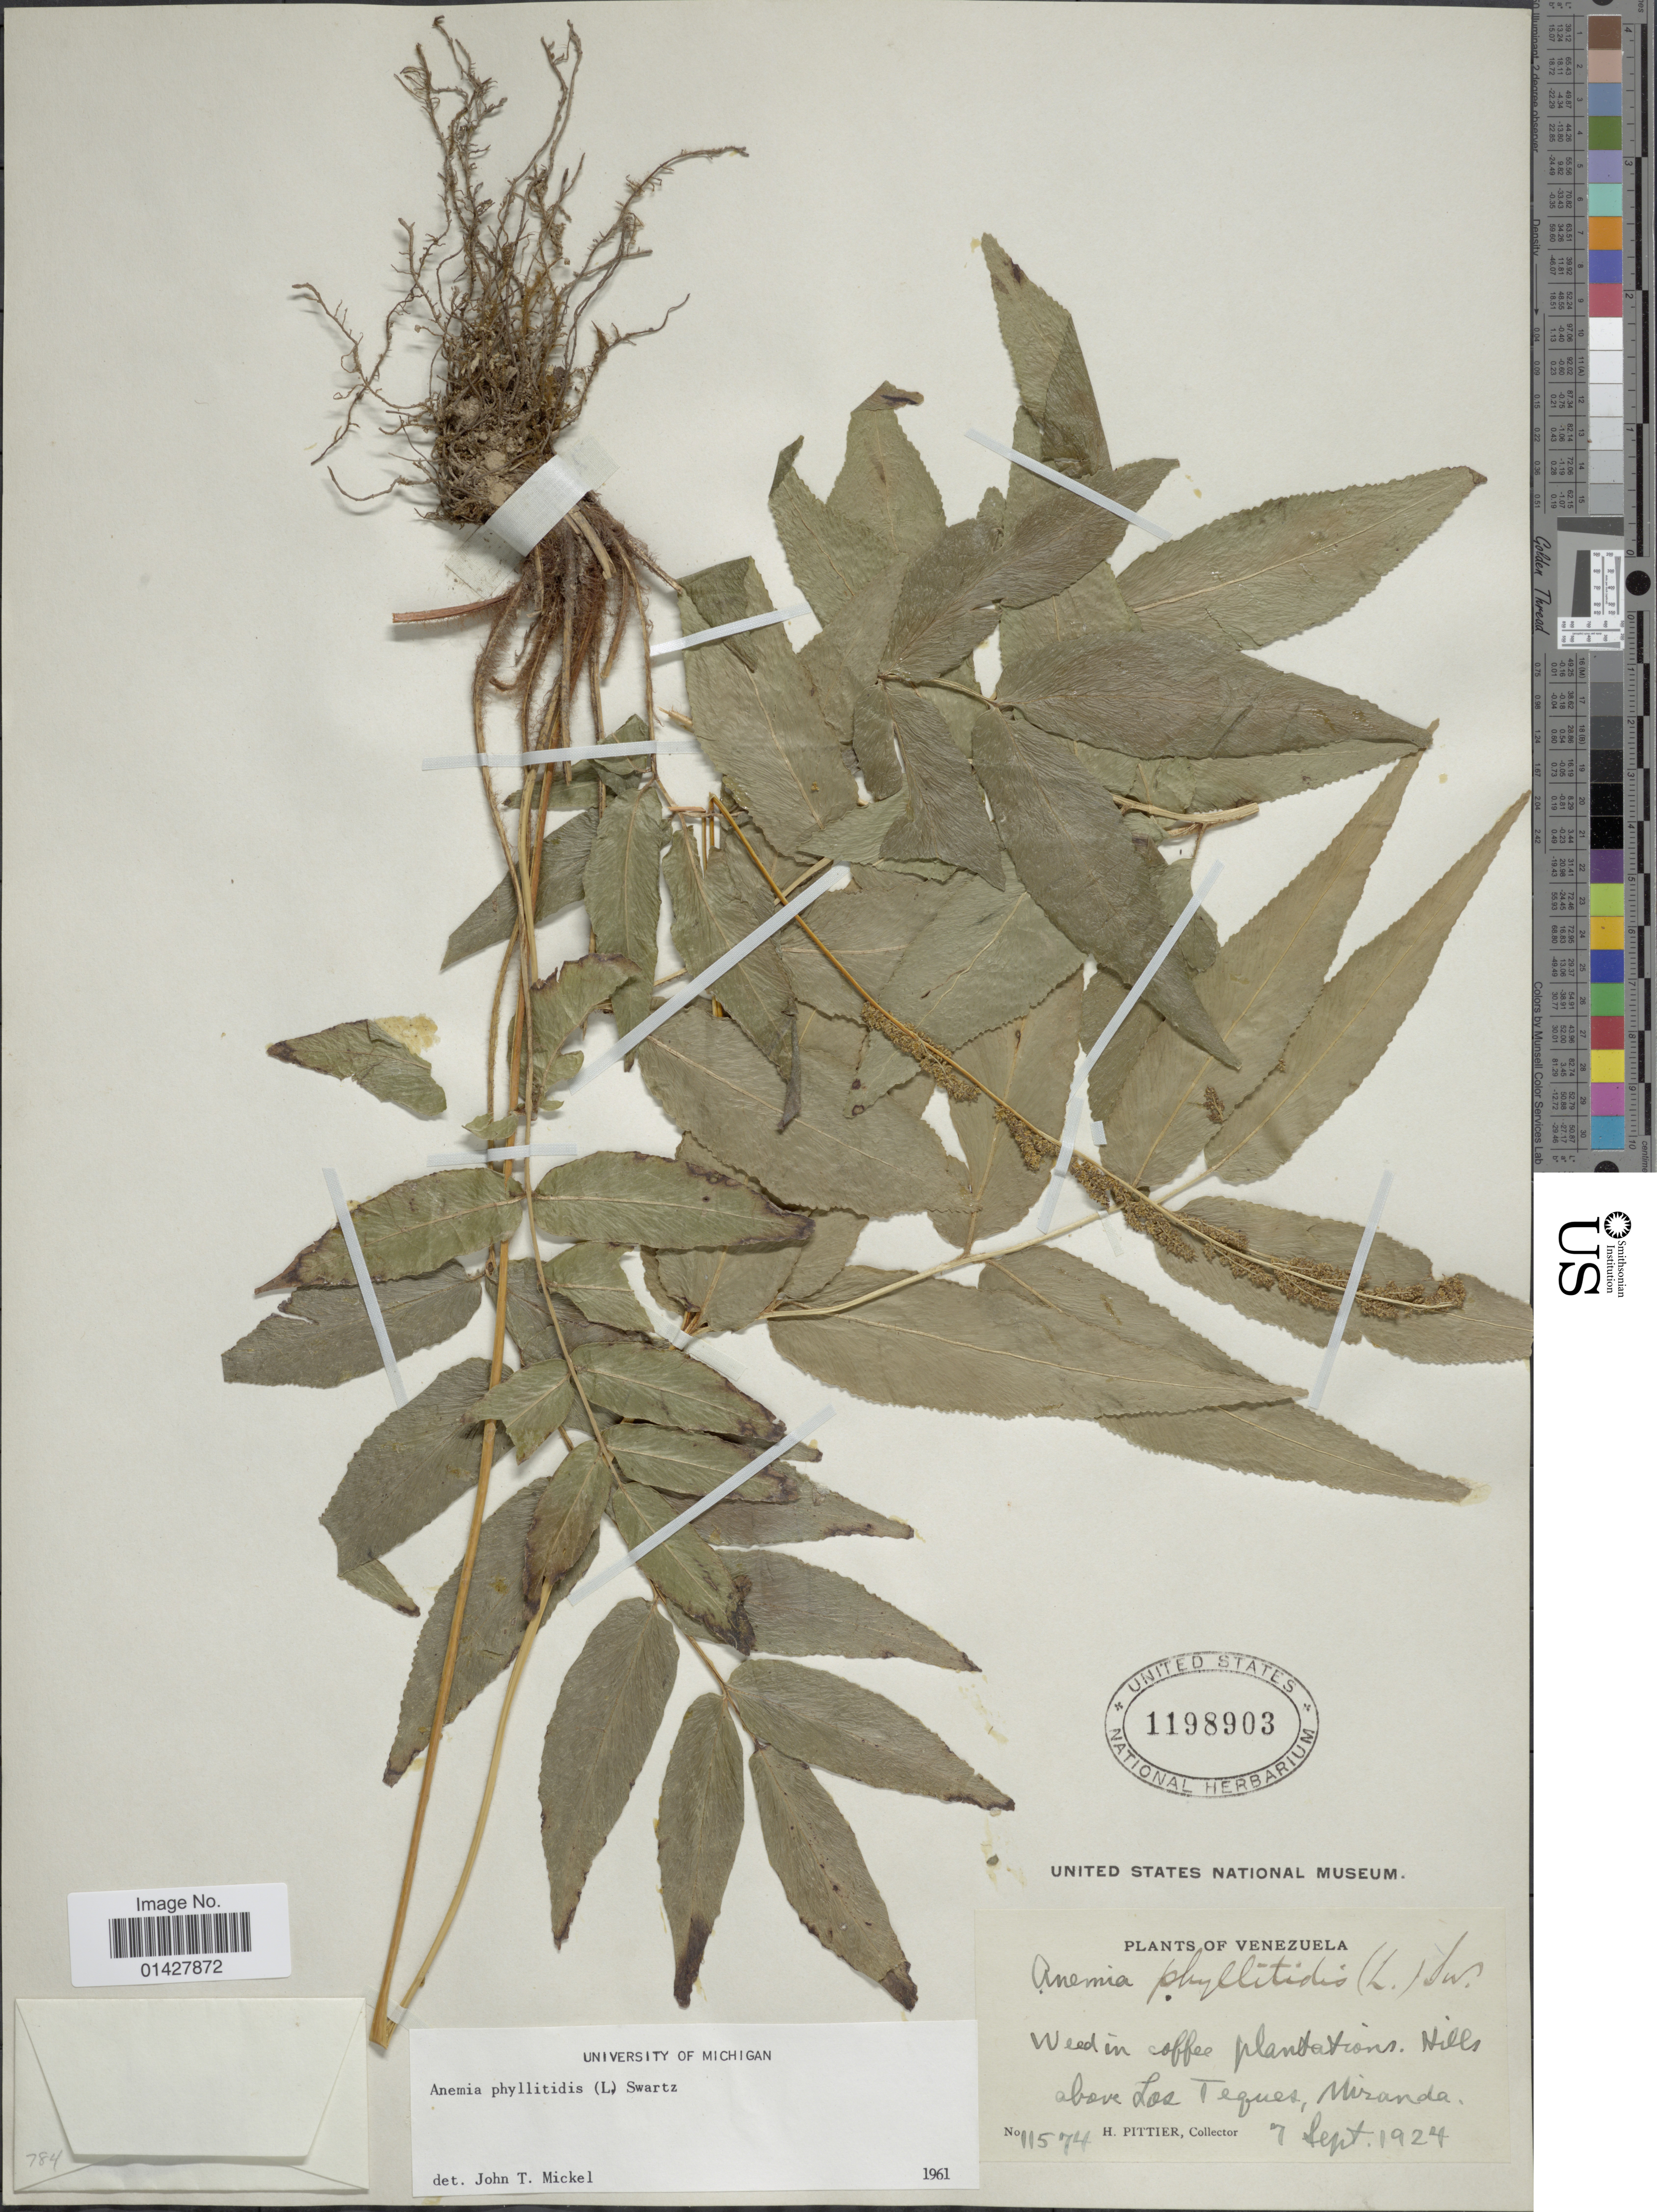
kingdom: Plantae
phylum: Tracheophyta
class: Polypodiopsida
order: Schizaeales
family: Anemiaceae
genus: Anemia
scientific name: Anemia phyllitidis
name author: (L.) Sw.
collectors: H. F. Pittier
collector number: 11574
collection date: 1924-09-07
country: Venezuela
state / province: Miranda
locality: Weed in coffee plantations. Hills above Los Teques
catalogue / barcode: US 1198903